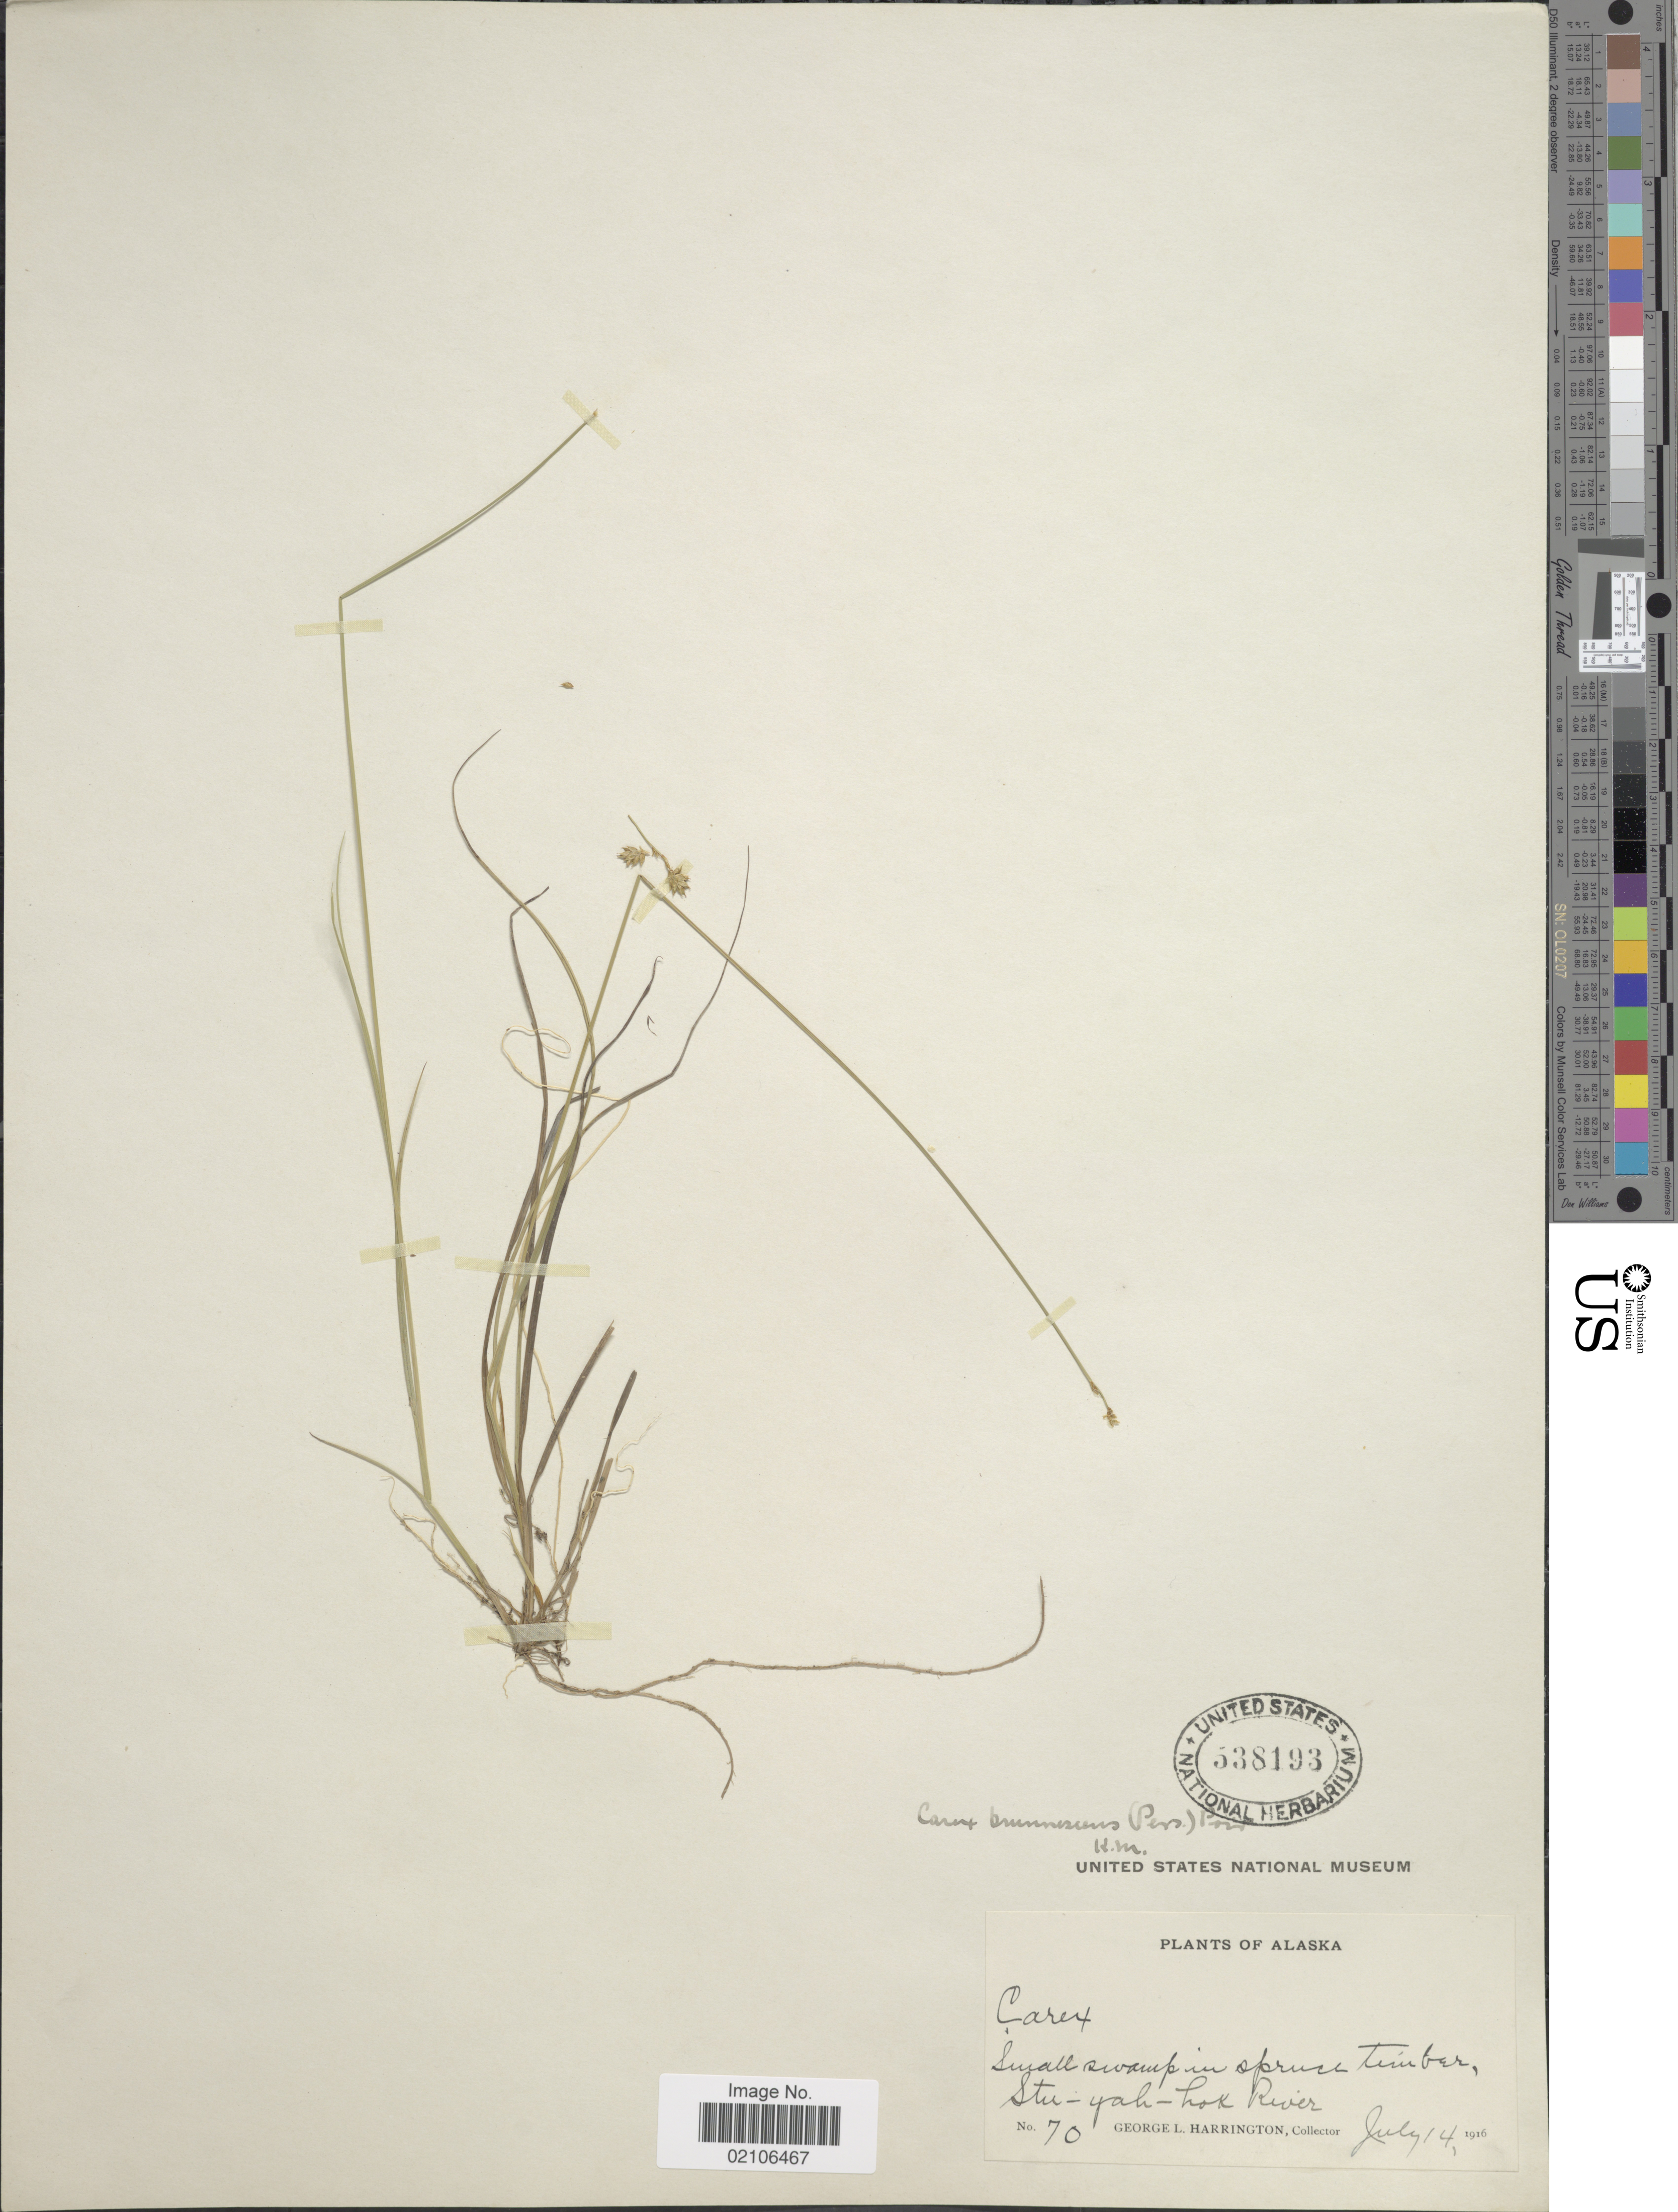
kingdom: Plantae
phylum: Tracheophyta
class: Liliopsida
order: Poales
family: Cyperaceae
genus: Carex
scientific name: Carex brunnescens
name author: (Pers.) Poir.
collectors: G. Harrington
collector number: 70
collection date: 1916-07-14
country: United States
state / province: Alaska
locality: Small swamp in Spruce Timber, Stu-yah-hok-River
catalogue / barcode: US 538193